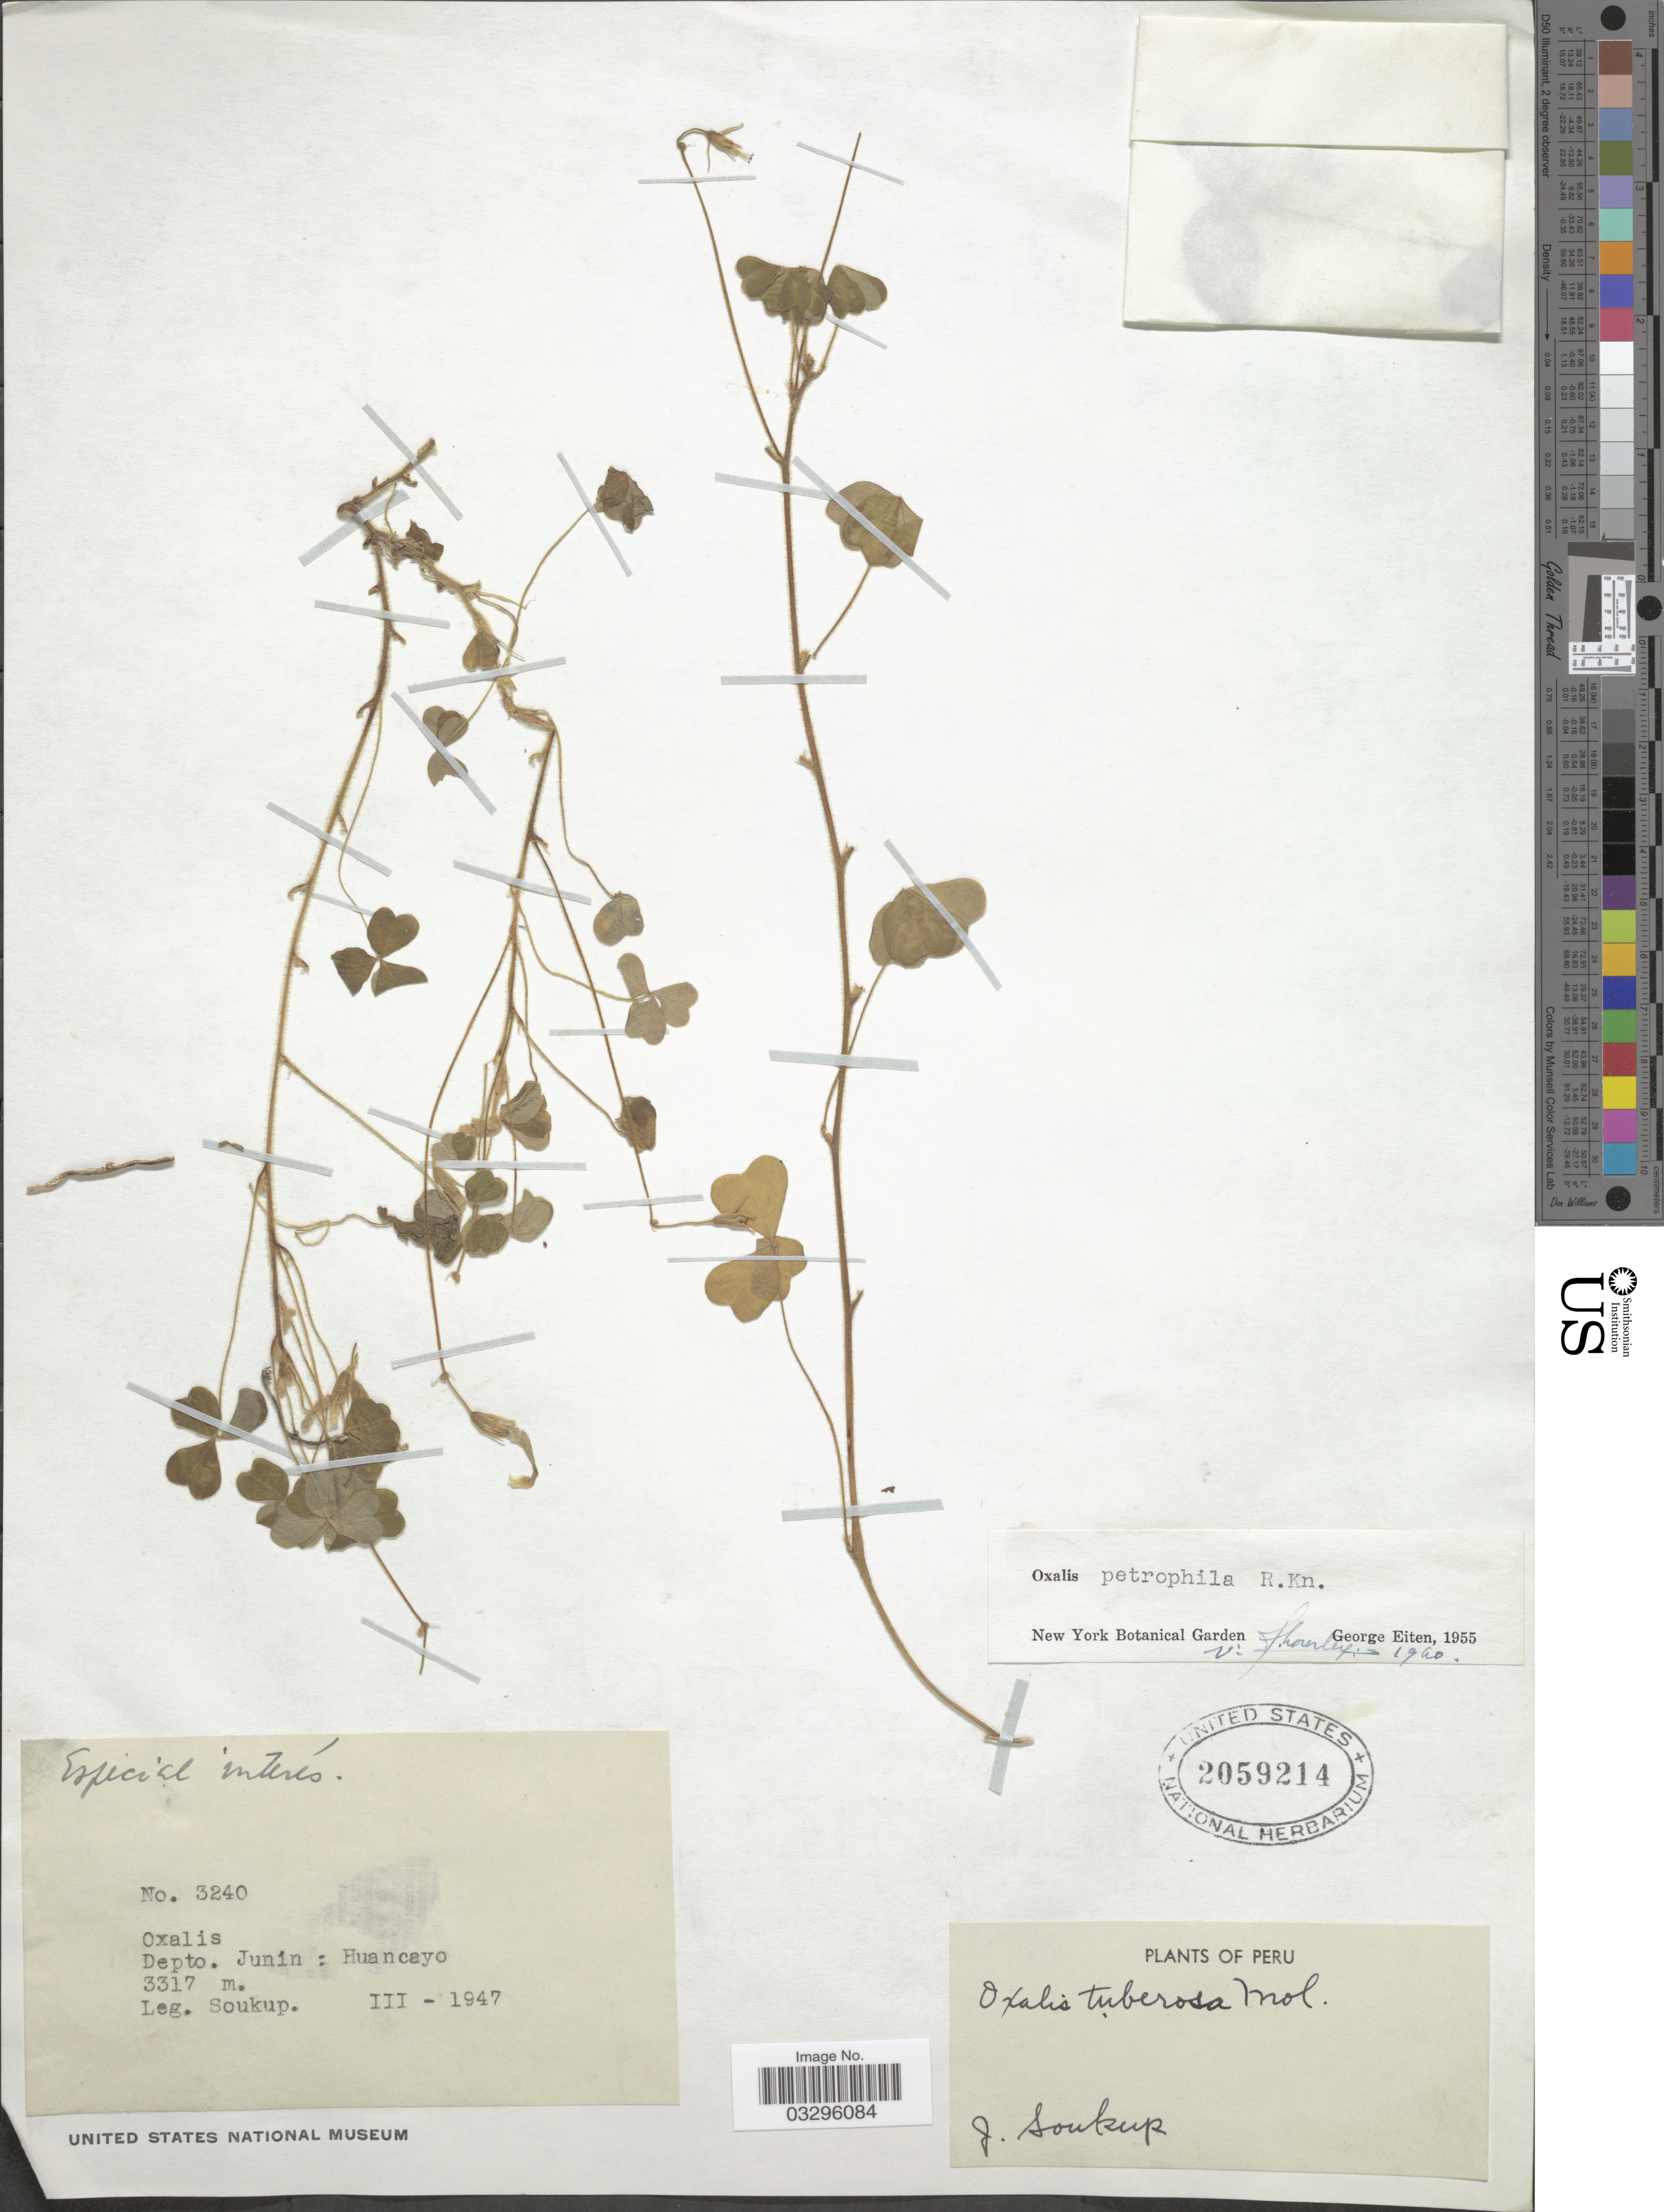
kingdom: Plantae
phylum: Tracheophyta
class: Magnoliopsida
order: Oxalidales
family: Oxalidaceae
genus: Oxalis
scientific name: Oxalis petrophila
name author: R. Knuth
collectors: J. Soukup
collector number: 3240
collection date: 1947-03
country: Peru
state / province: Junín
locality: Depto. Junin: Huancayo.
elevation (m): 3317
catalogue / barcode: US 2059214